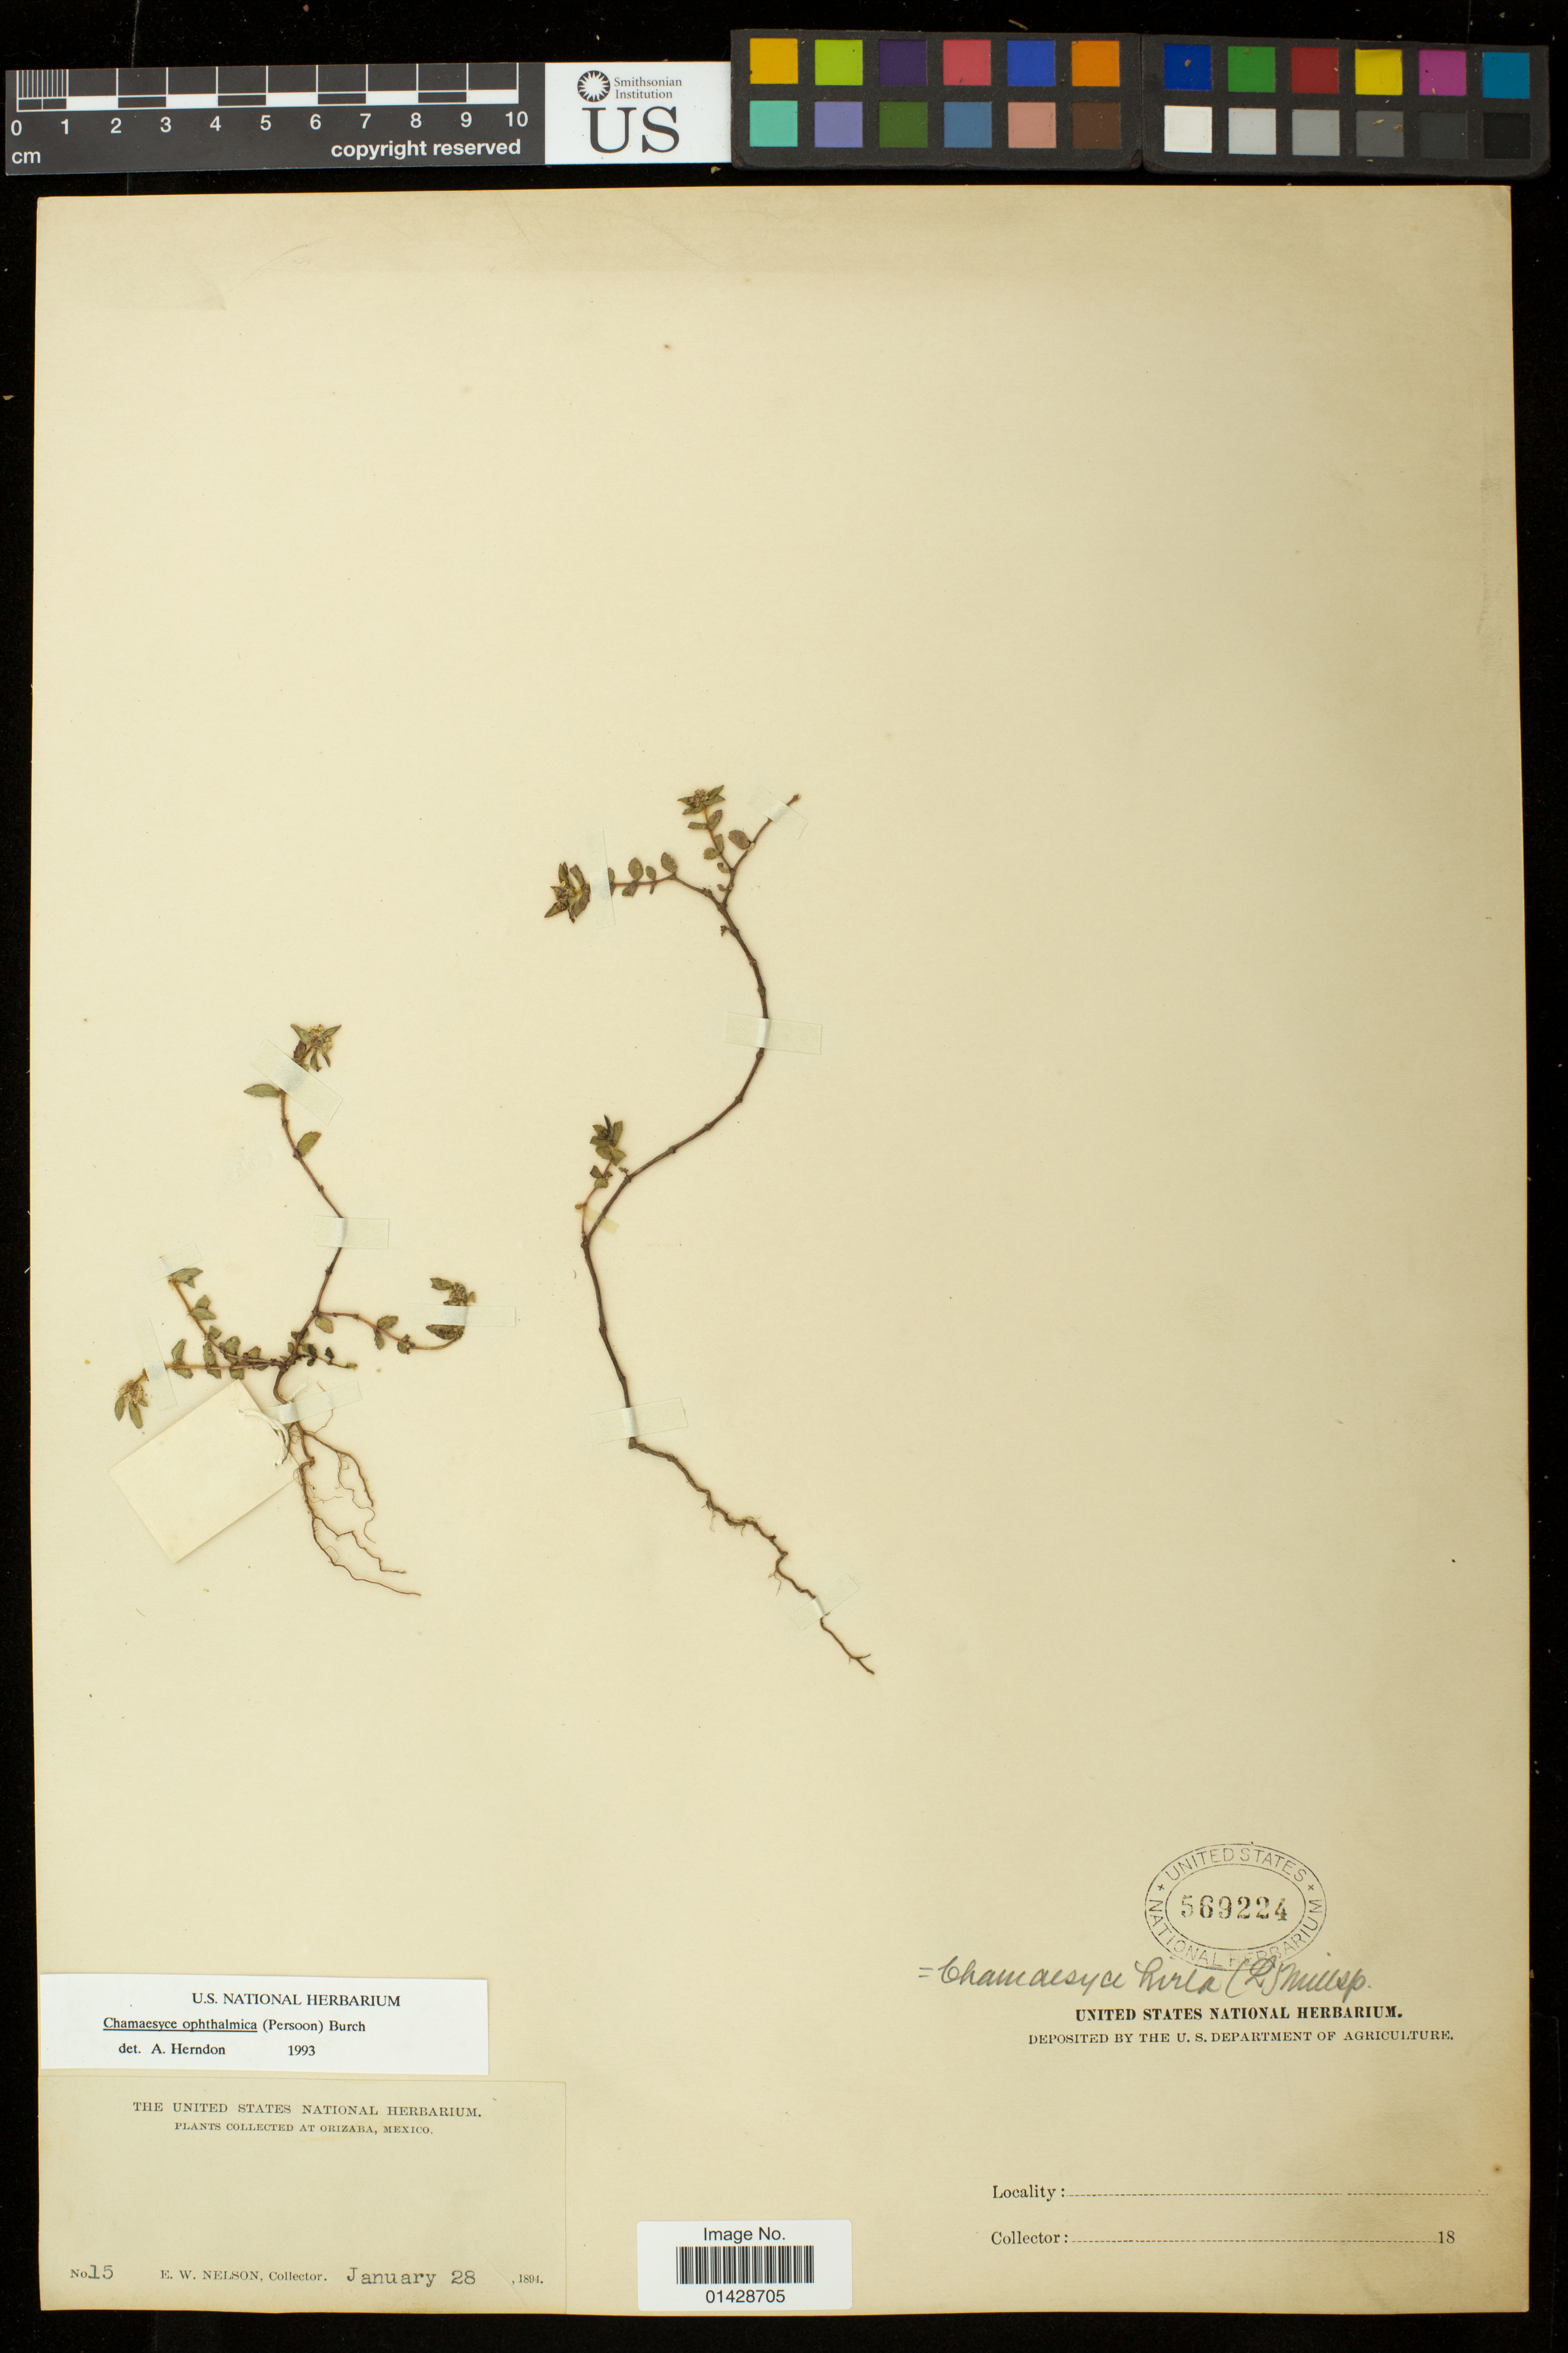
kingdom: Plantae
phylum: Tracheophyta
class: Magnoliopsida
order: Malpighiales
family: Euphorbiaceae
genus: Euphorbia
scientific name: Euphorbia ophthalmica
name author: Pers.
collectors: E. W. Nelson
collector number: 15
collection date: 1894-01-28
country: Mexico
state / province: Veracruz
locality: Orizaba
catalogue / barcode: US 569224